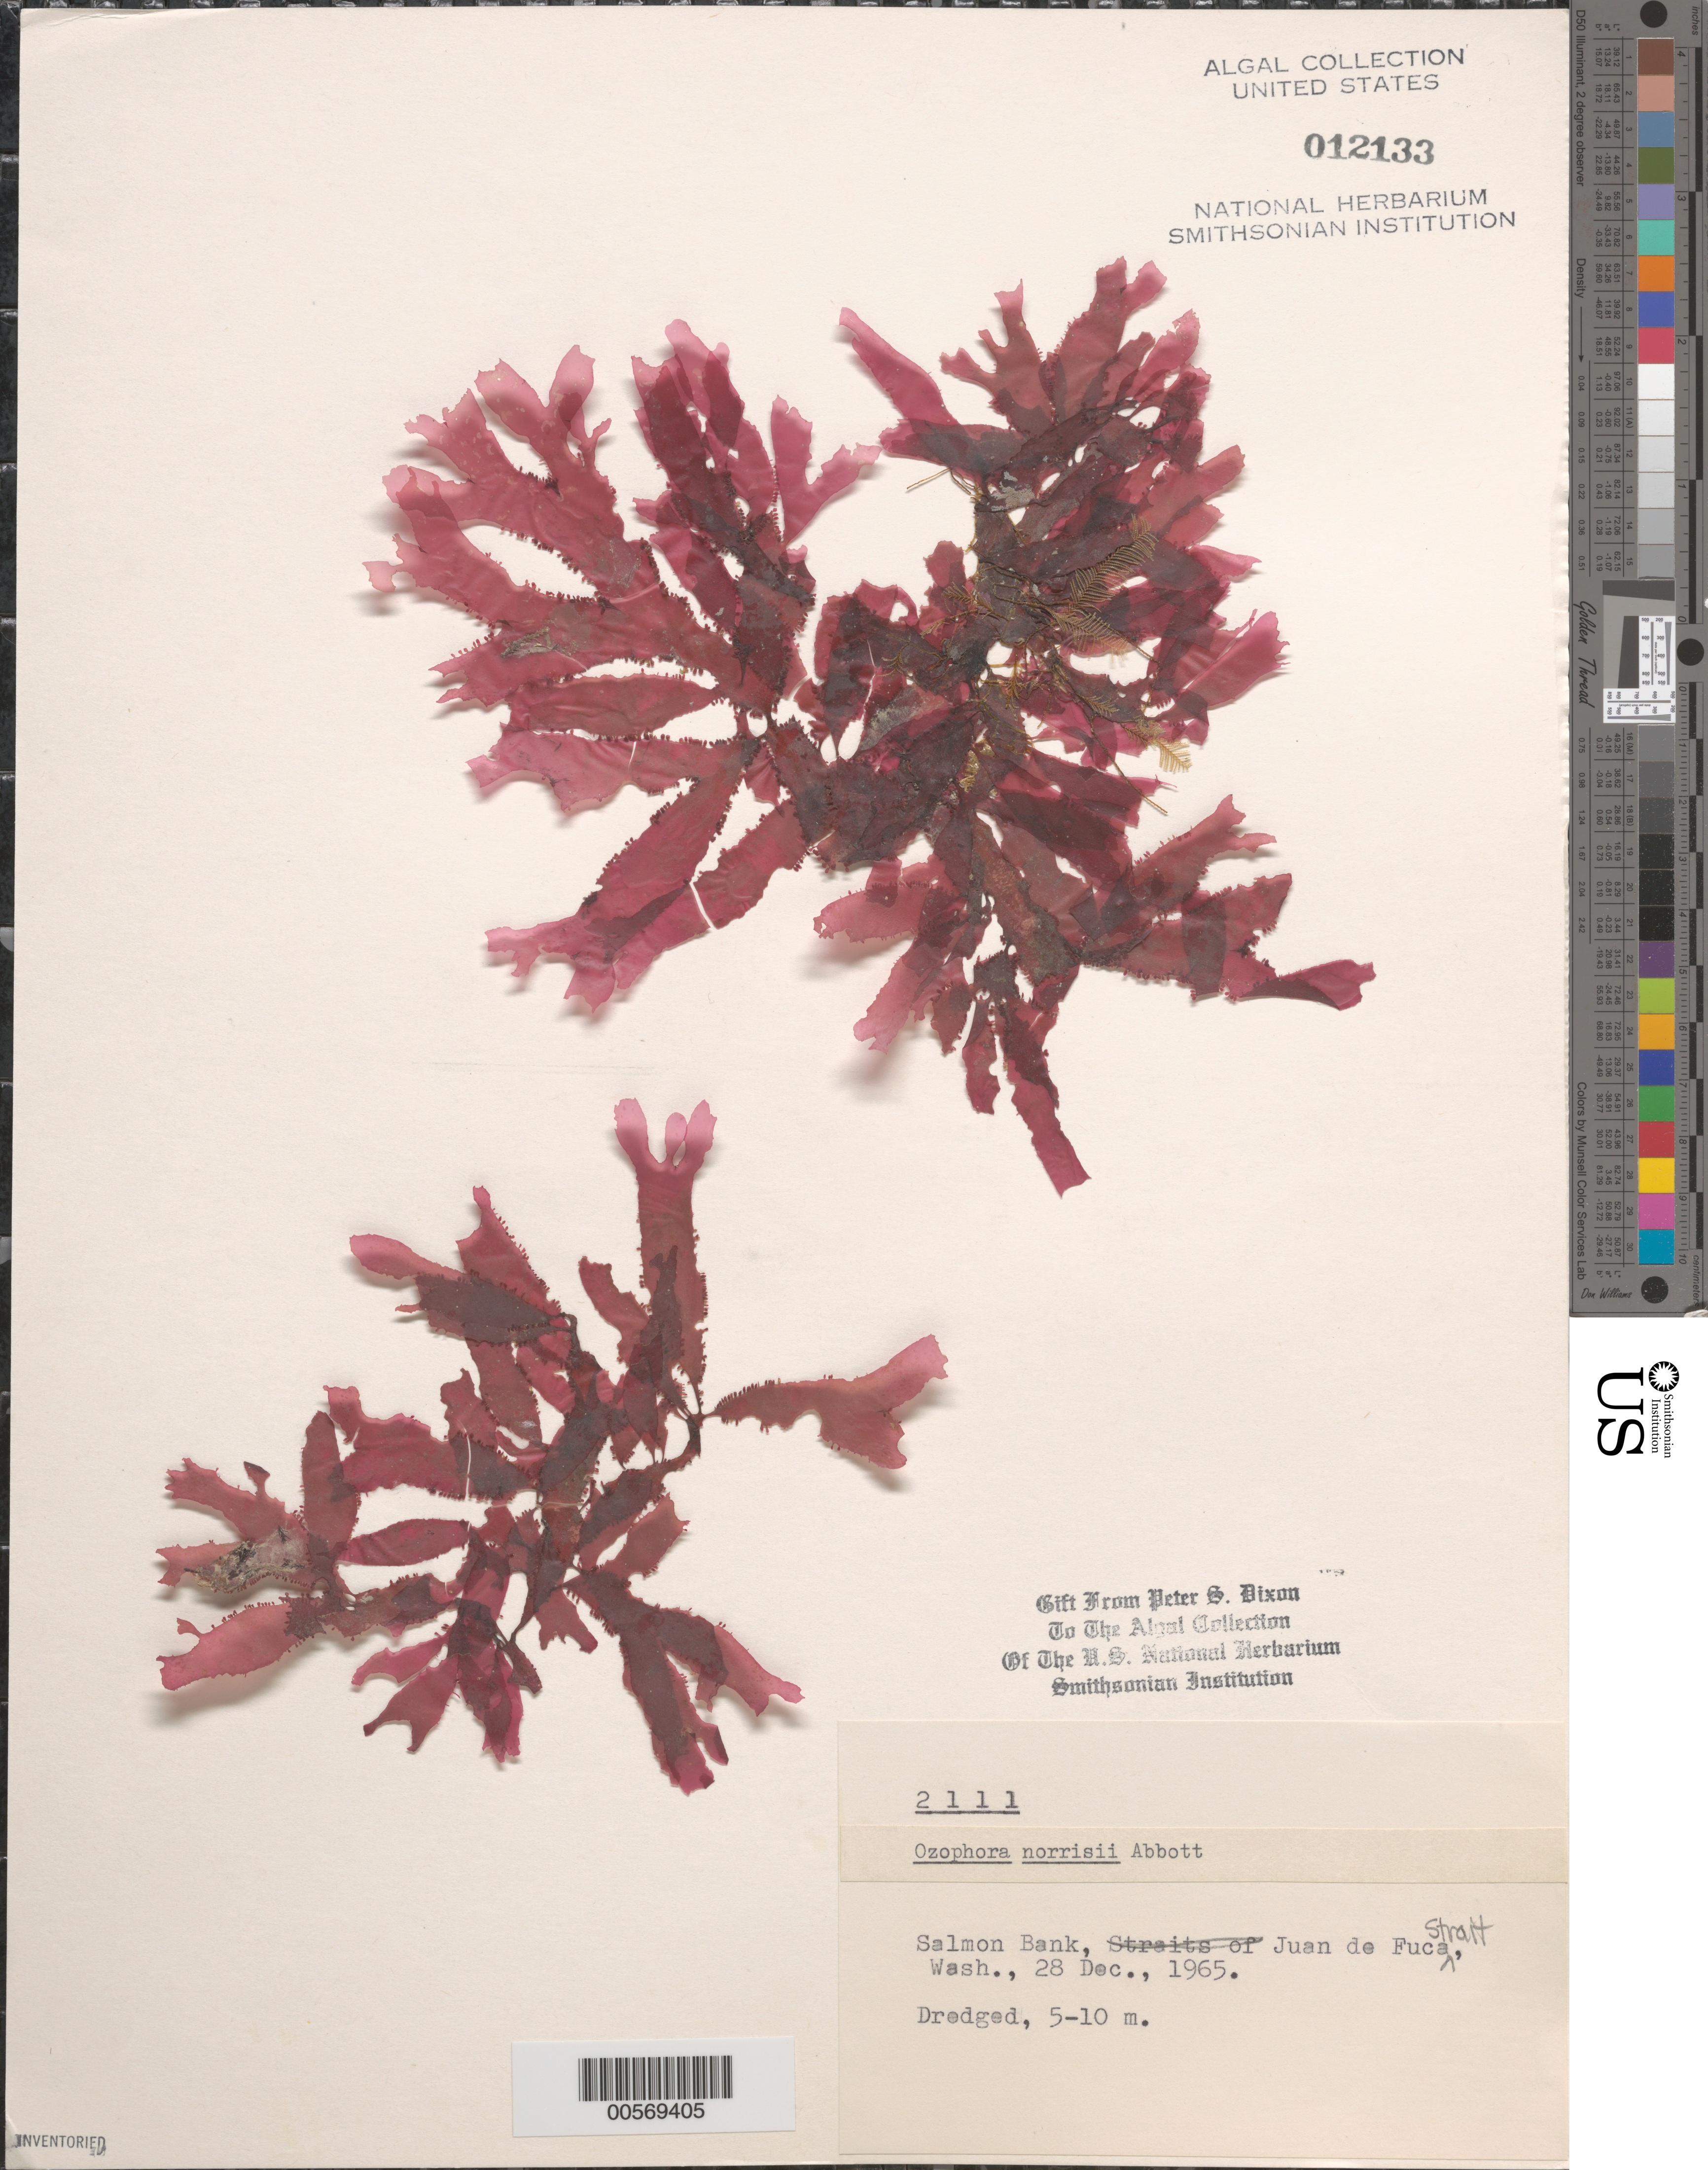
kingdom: Plantae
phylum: Rhodophyta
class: Florideophyceae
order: Gigartinales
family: Phyllophoraceae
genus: Ozophora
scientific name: Ozophora norrisii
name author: I.A. Abbott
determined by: Dixon, P. S.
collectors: P. S. Dixon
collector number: PSD 2111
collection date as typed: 28 Dec 1965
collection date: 1965-12-28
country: United States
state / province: Washington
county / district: San Juan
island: San Juan Islands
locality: Salmon Bank, Strait of Juan de Fuca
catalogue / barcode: US 12133